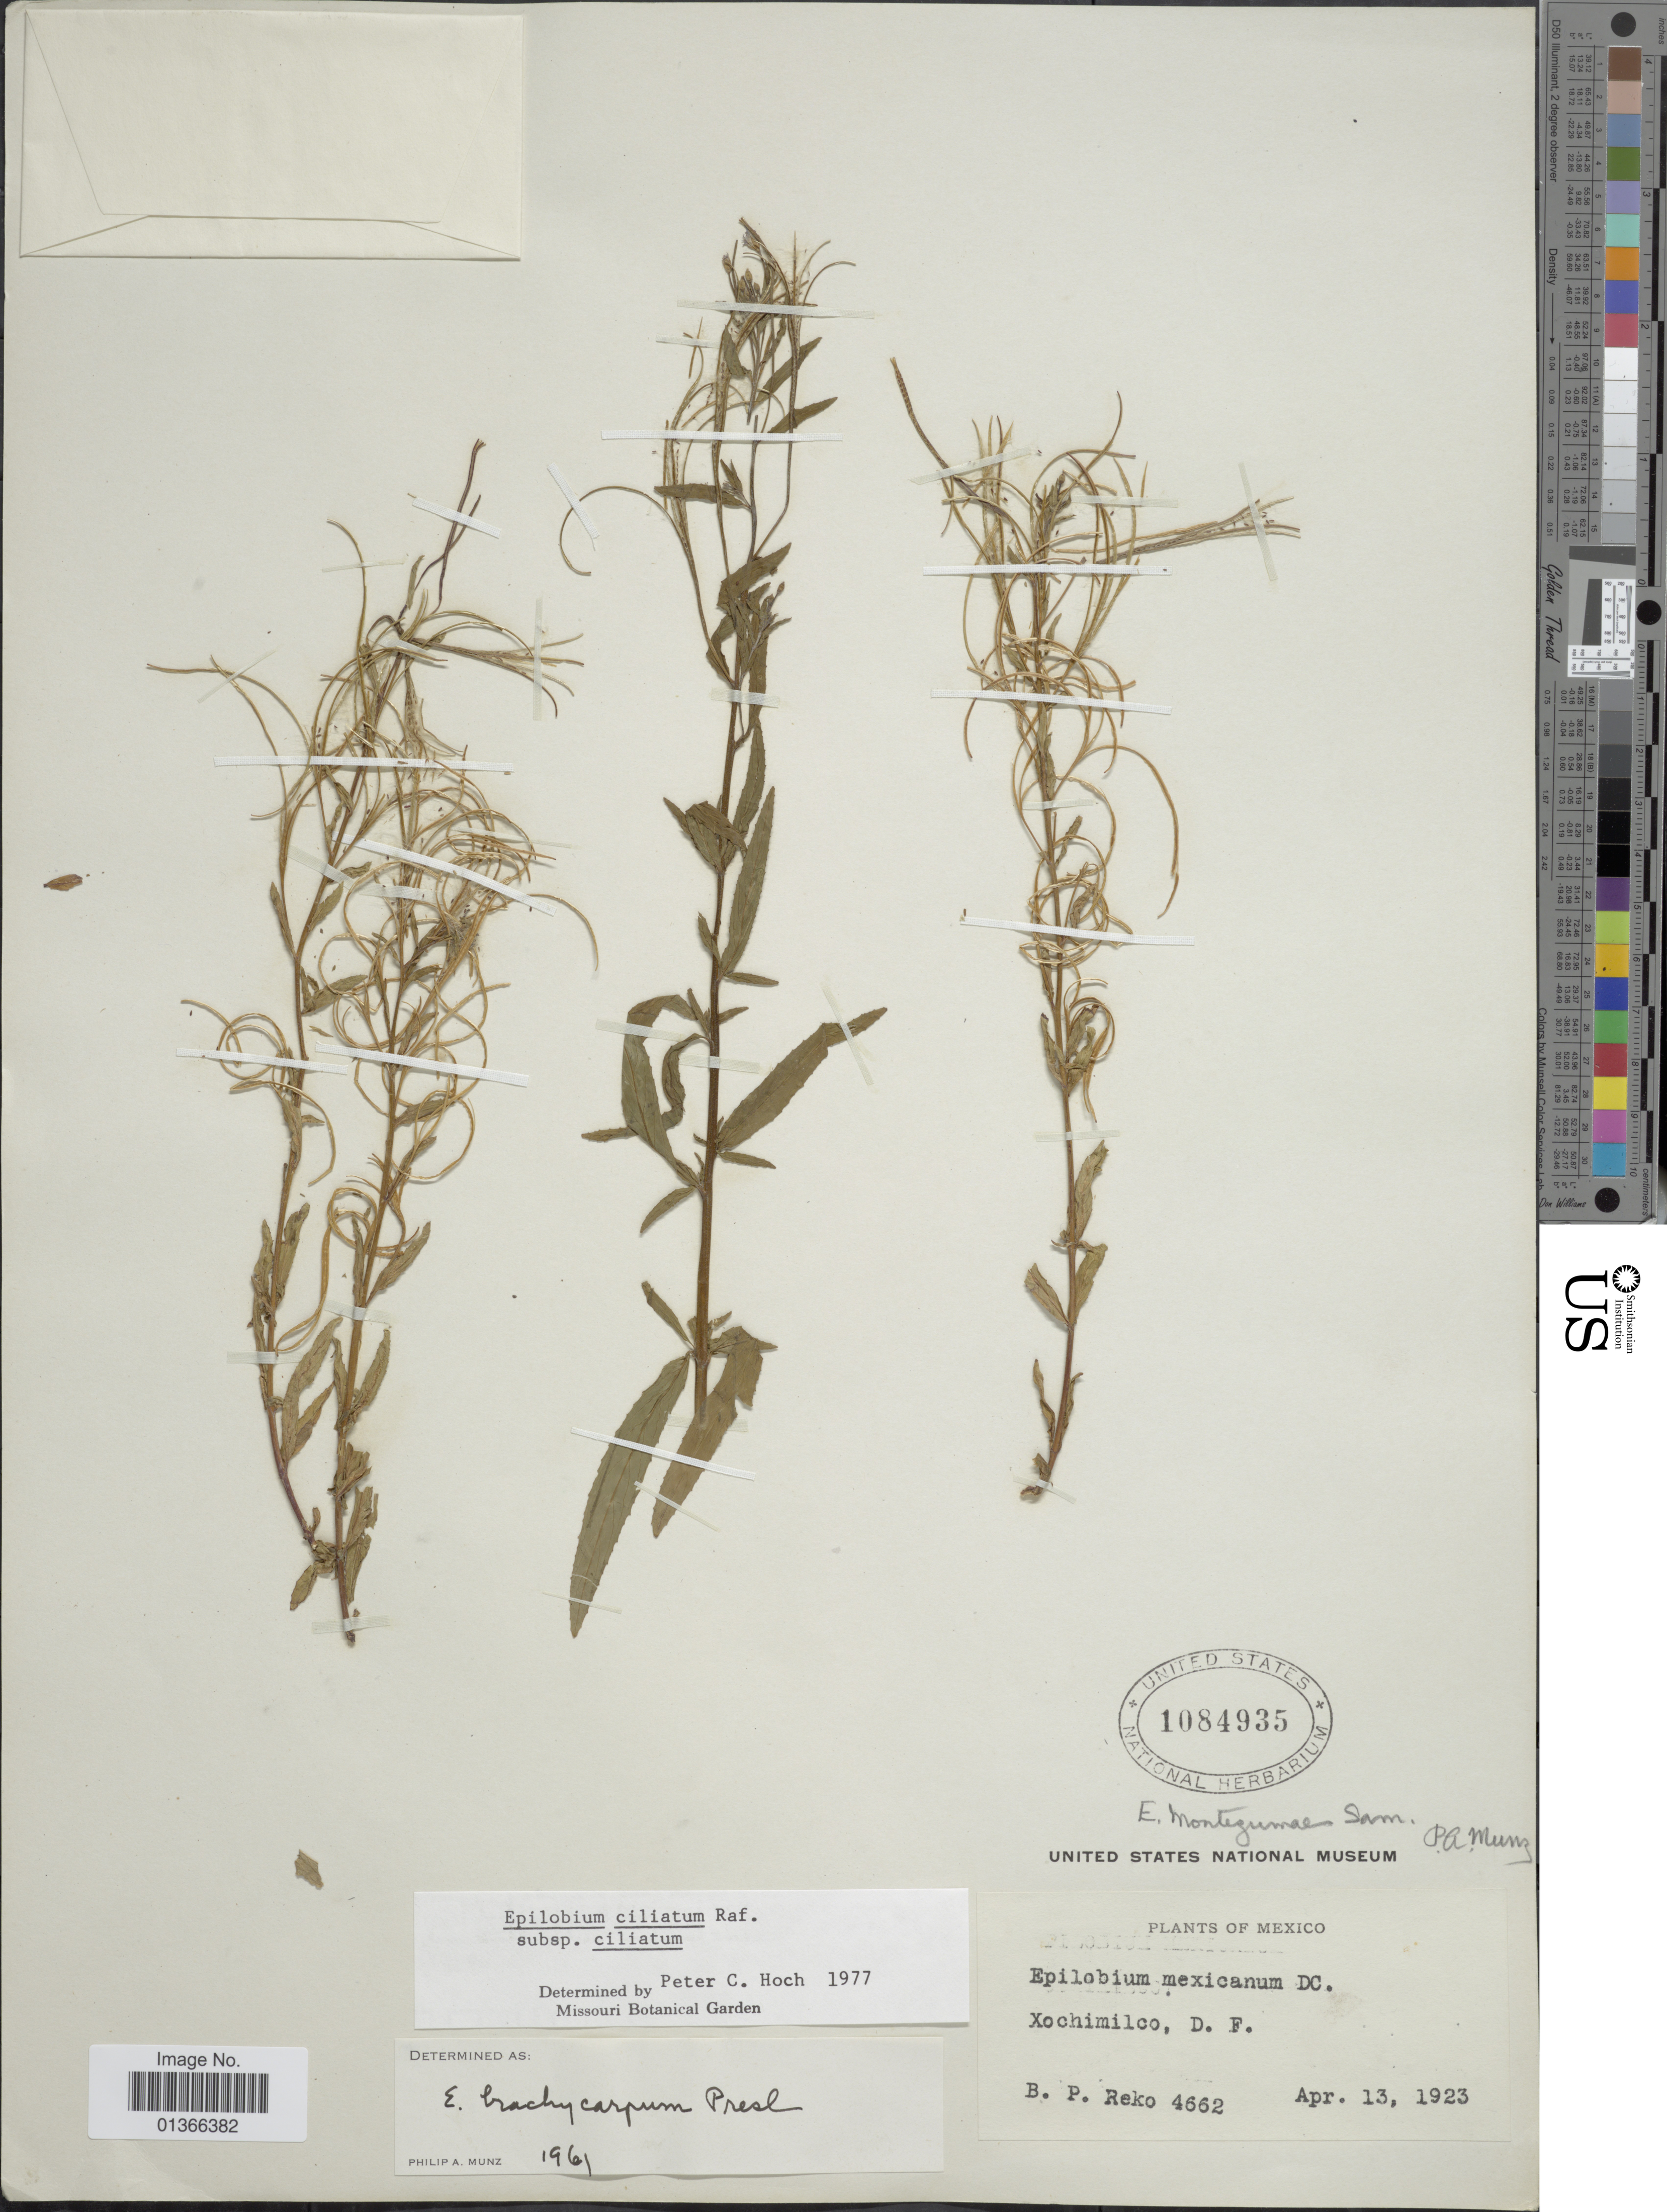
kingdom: Plantae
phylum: Tracheophyta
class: Magnoliopsida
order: Myrtales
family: Onagraceae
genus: Epilobium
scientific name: Epilobium ciliatum subsp. ciliatum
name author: Raf.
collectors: B. P. Reko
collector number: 4662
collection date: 1923-04-13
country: Mexico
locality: Xochimilco, D.F.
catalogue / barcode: US 1084935